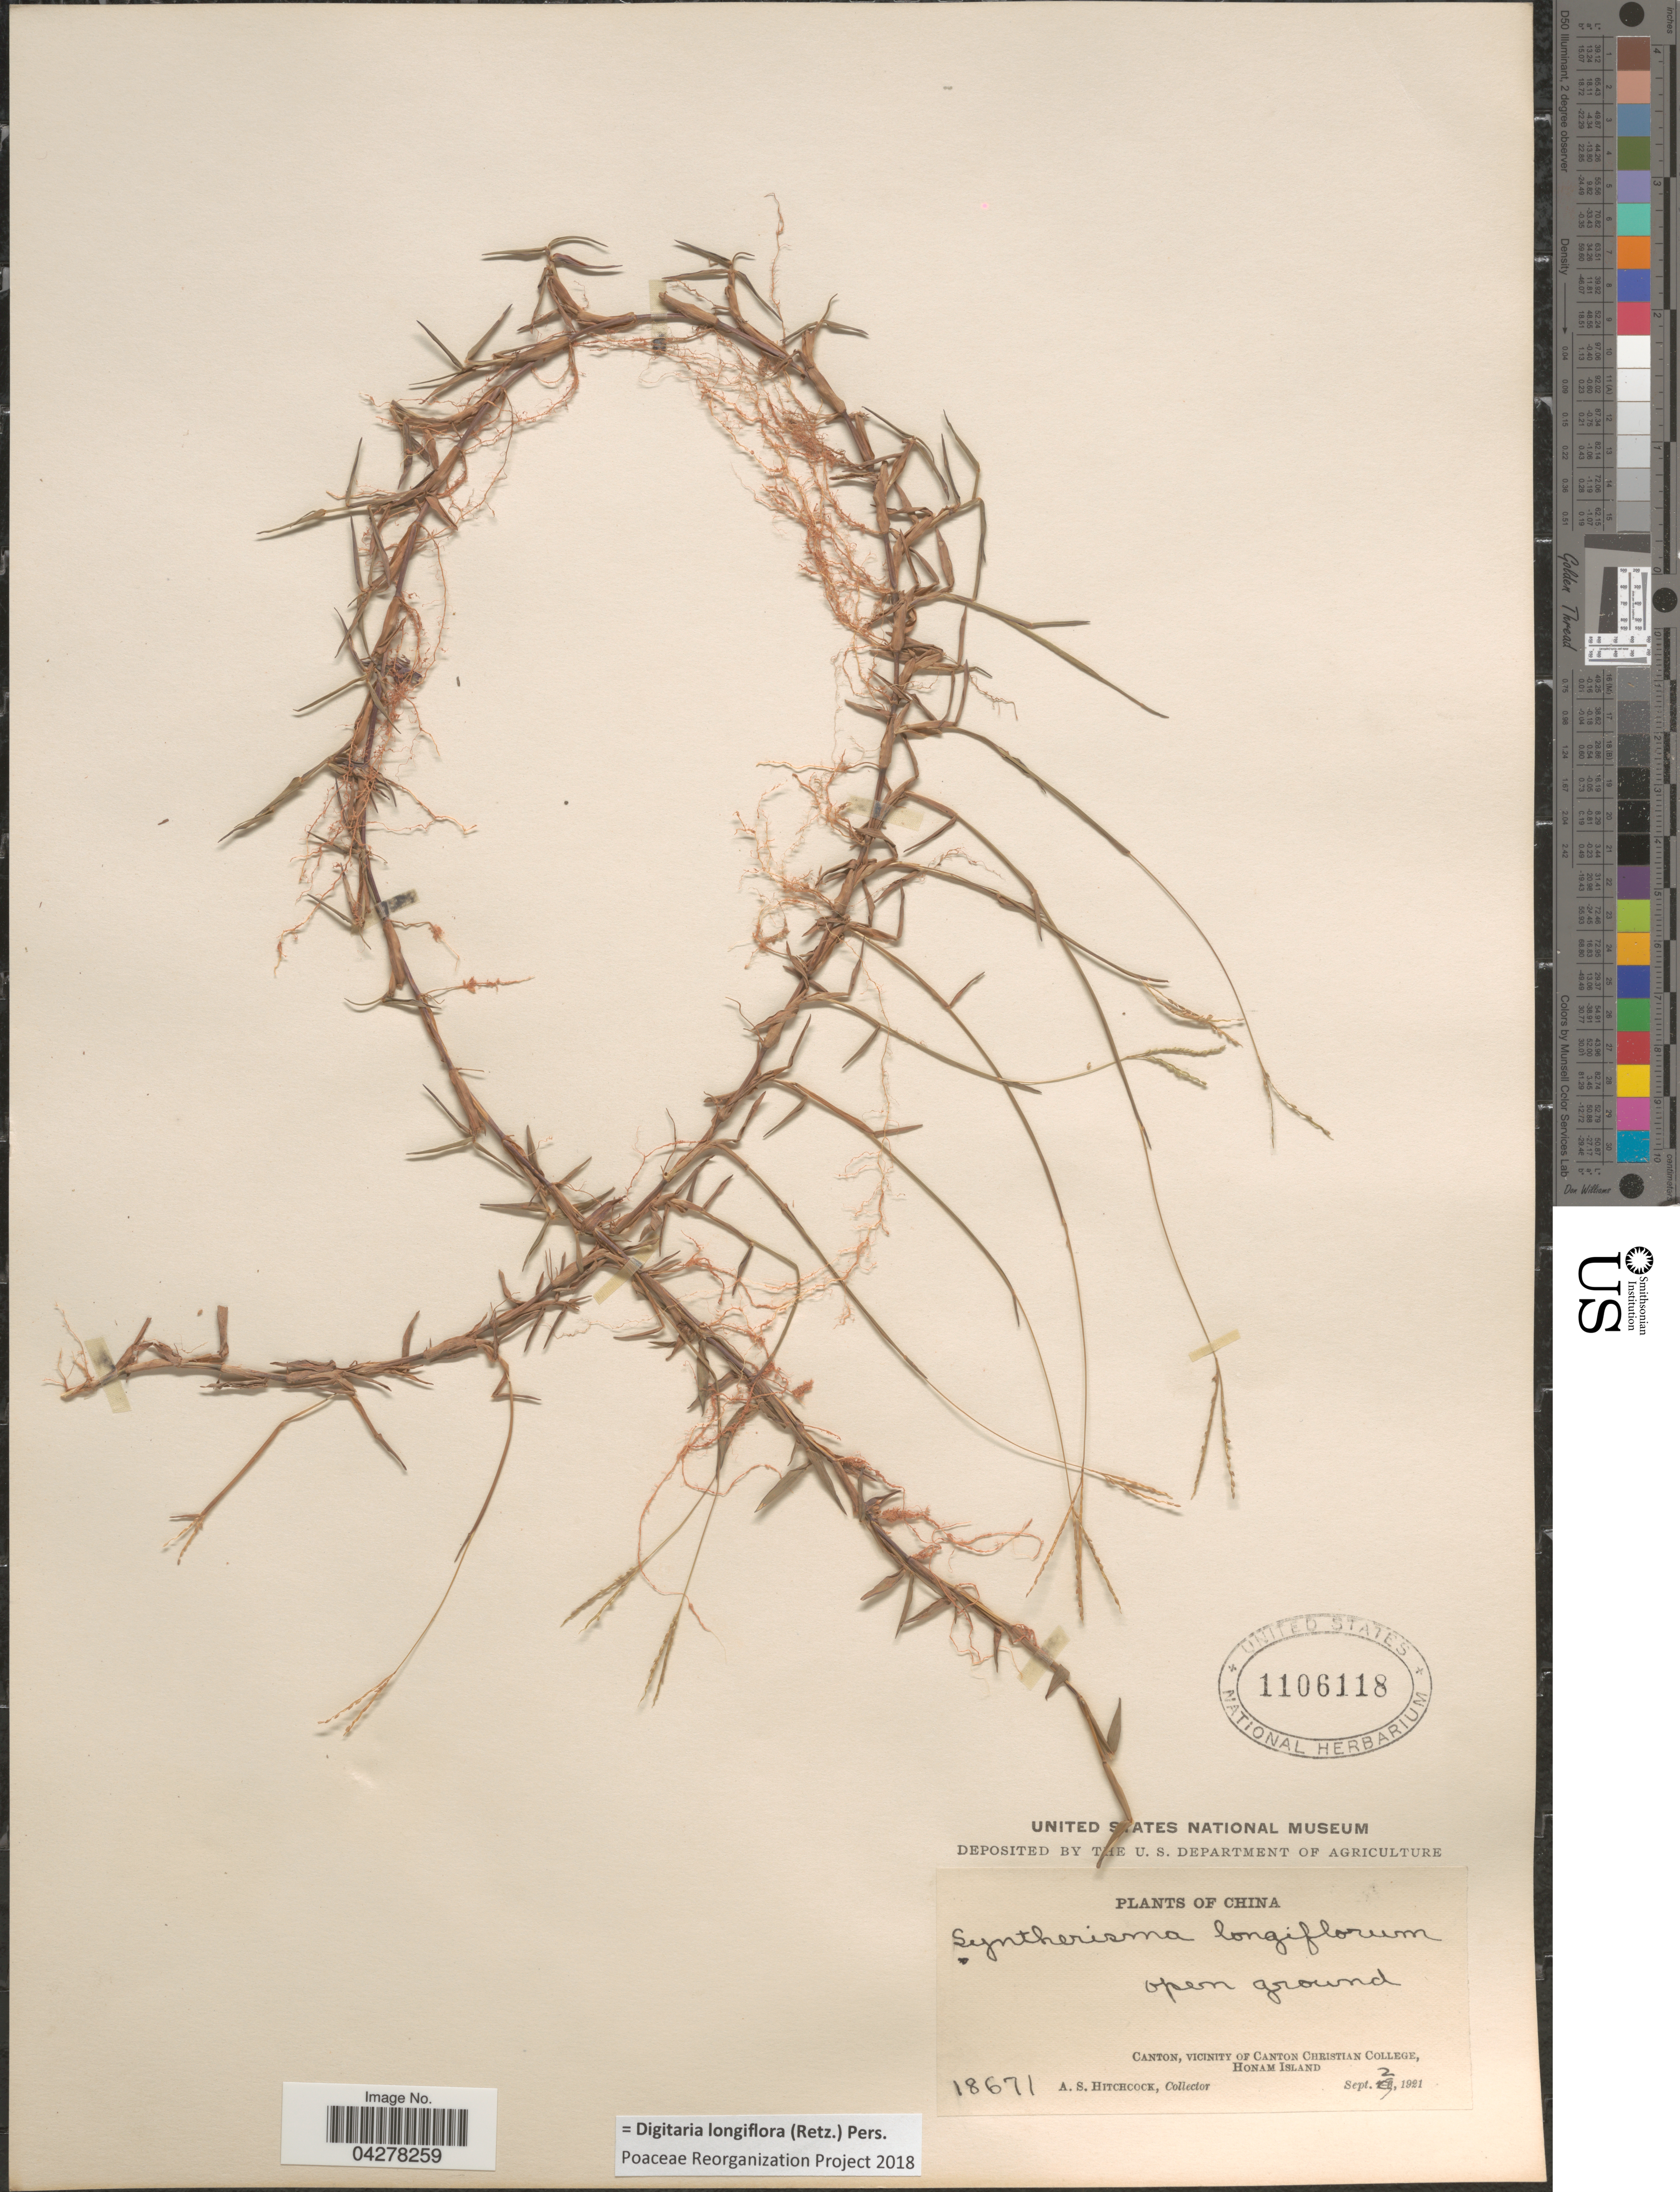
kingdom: Plantae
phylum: Tracheophyta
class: Liliopsida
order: Poales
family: Poaceae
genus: Digitaria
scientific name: Digitaria longiflora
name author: (Retz.) Pers.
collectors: A. S. Hitchcock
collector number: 18671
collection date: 1921-09-02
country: China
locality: Open ground. Canton, vicinity of Canton Christian College, Honam Island.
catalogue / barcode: US 1106118